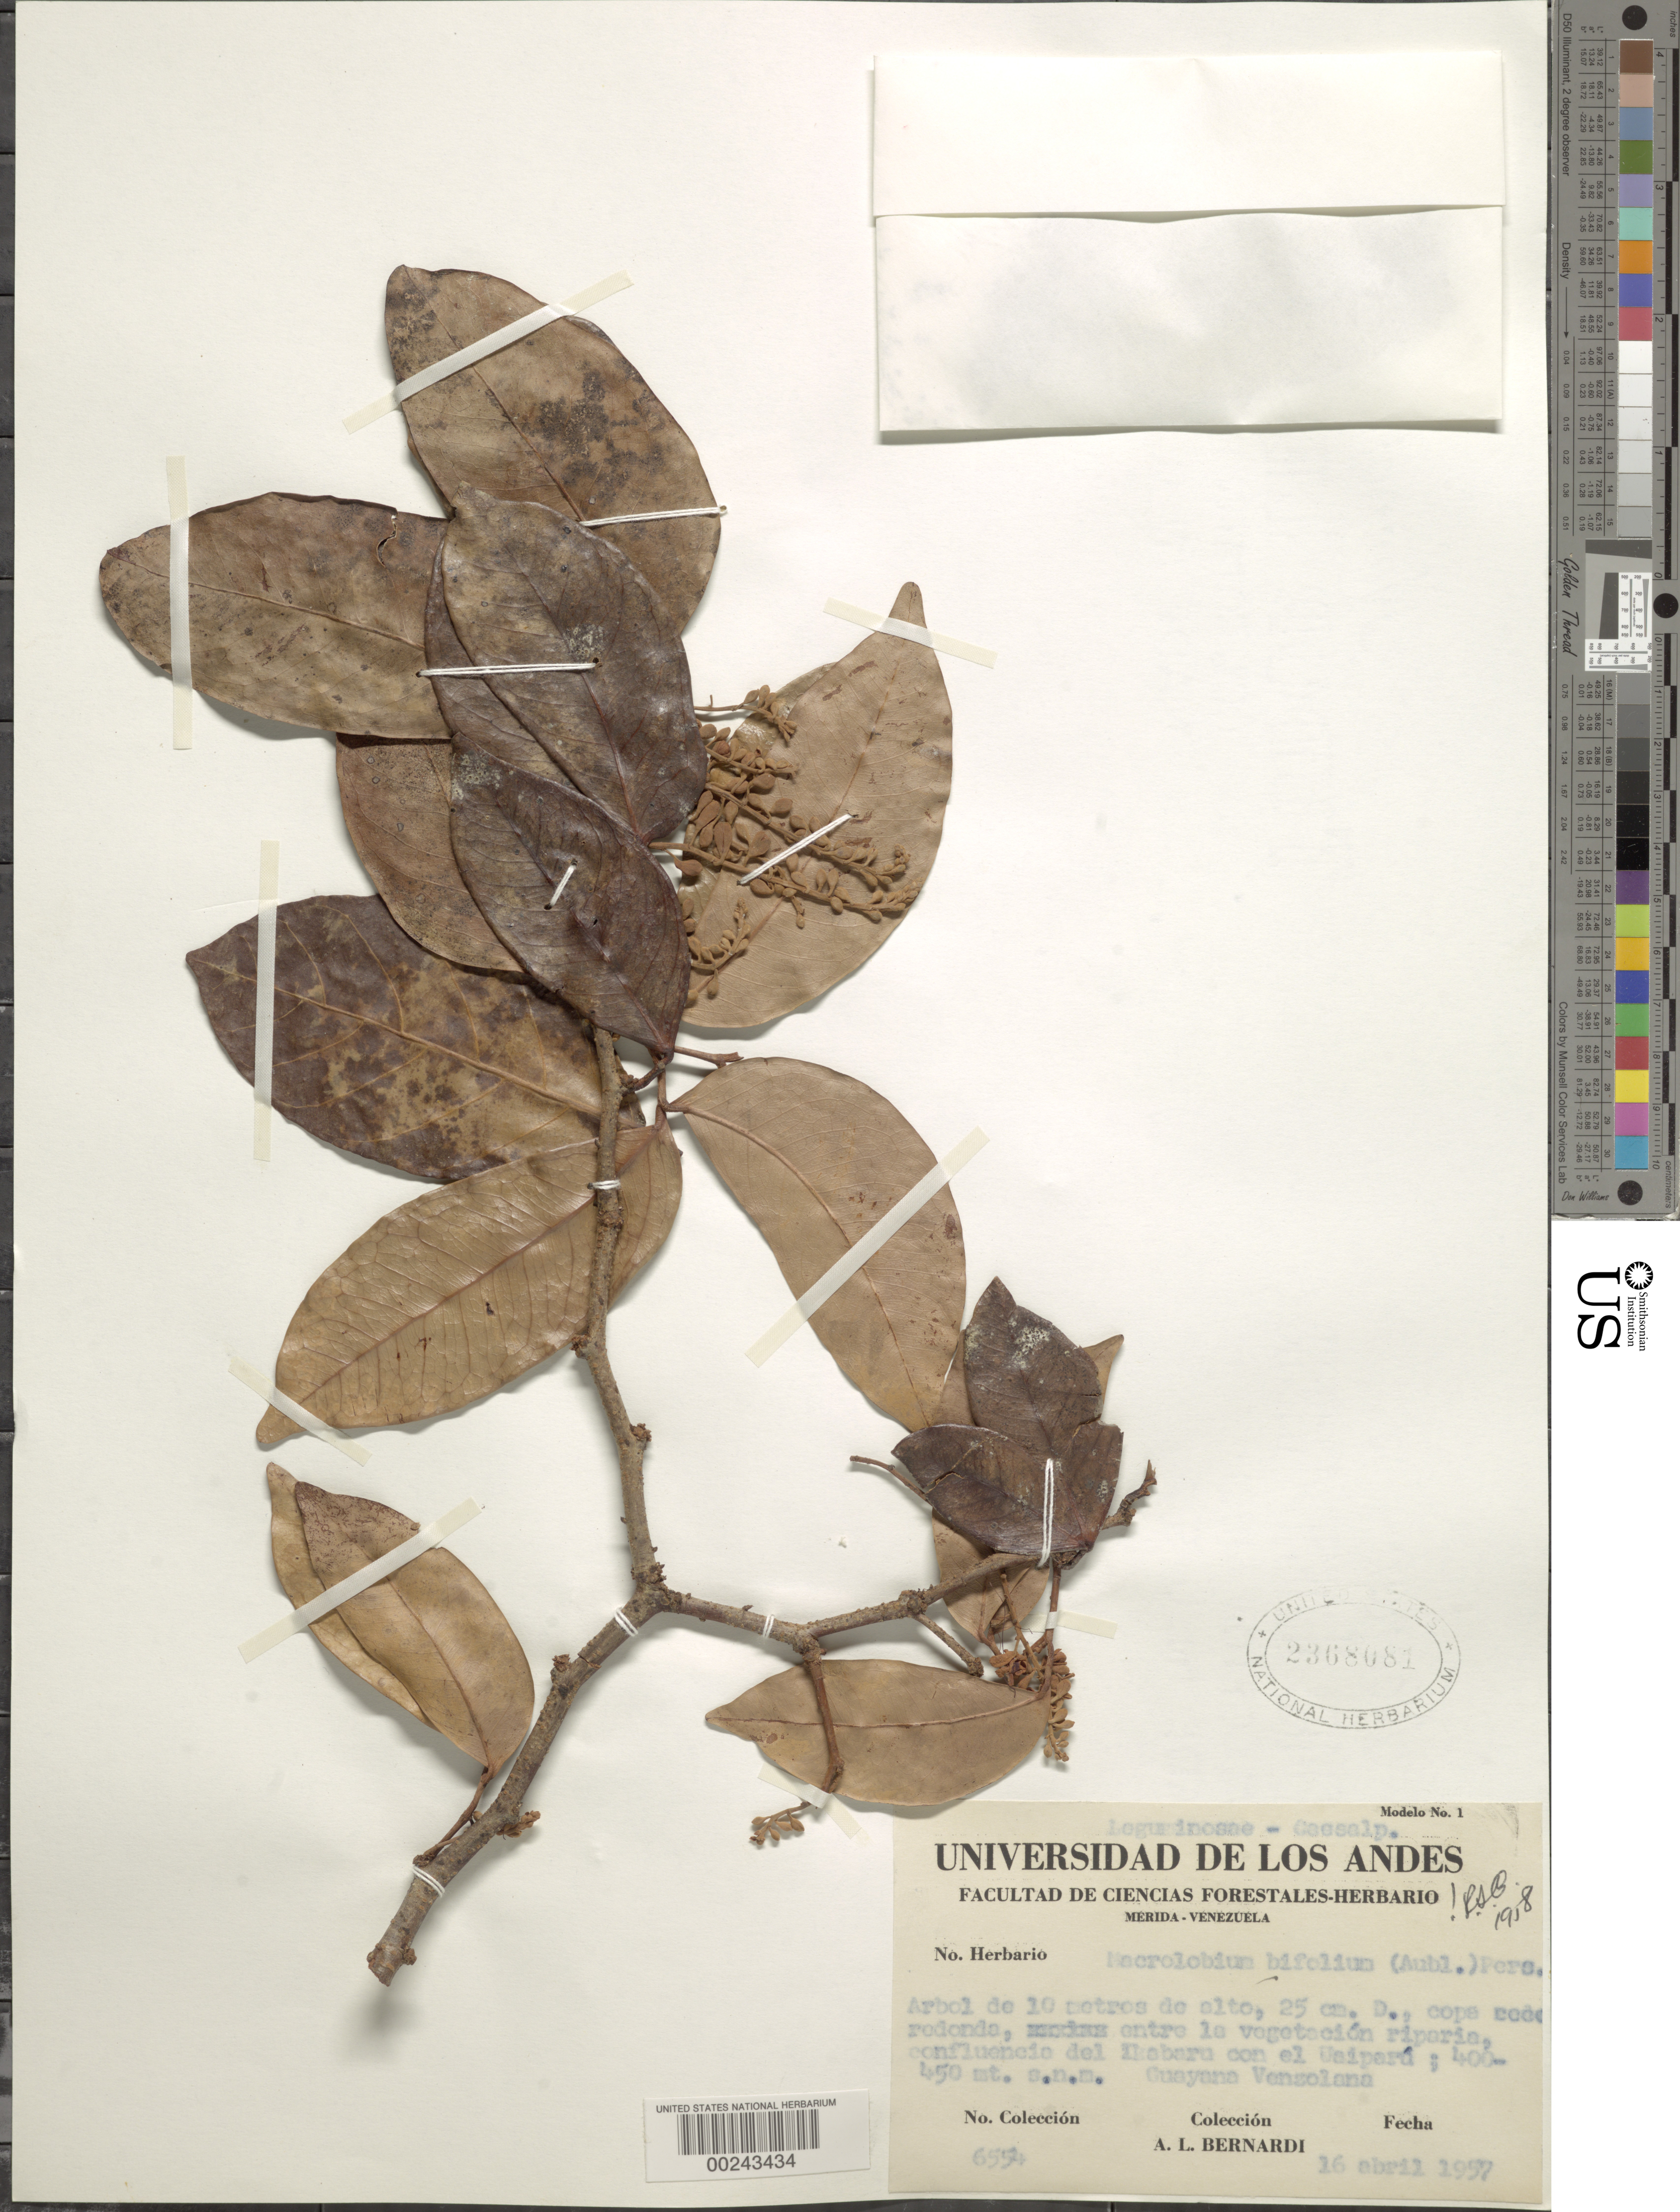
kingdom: Plantae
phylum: Tracheophyta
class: Magnoliopsida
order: Fabales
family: Fabaceae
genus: Macrolobium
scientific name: Macrolobium bifolium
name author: (Aubl.) Pers.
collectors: A. L. Bernardi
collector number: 6554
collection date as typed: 16 Apr 1957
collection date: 1957-04-16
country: Venezuela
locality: Between the vegetacion riparia and the confluence of ikabaru with the uaiparu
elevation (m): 400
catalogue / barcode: US 2368081